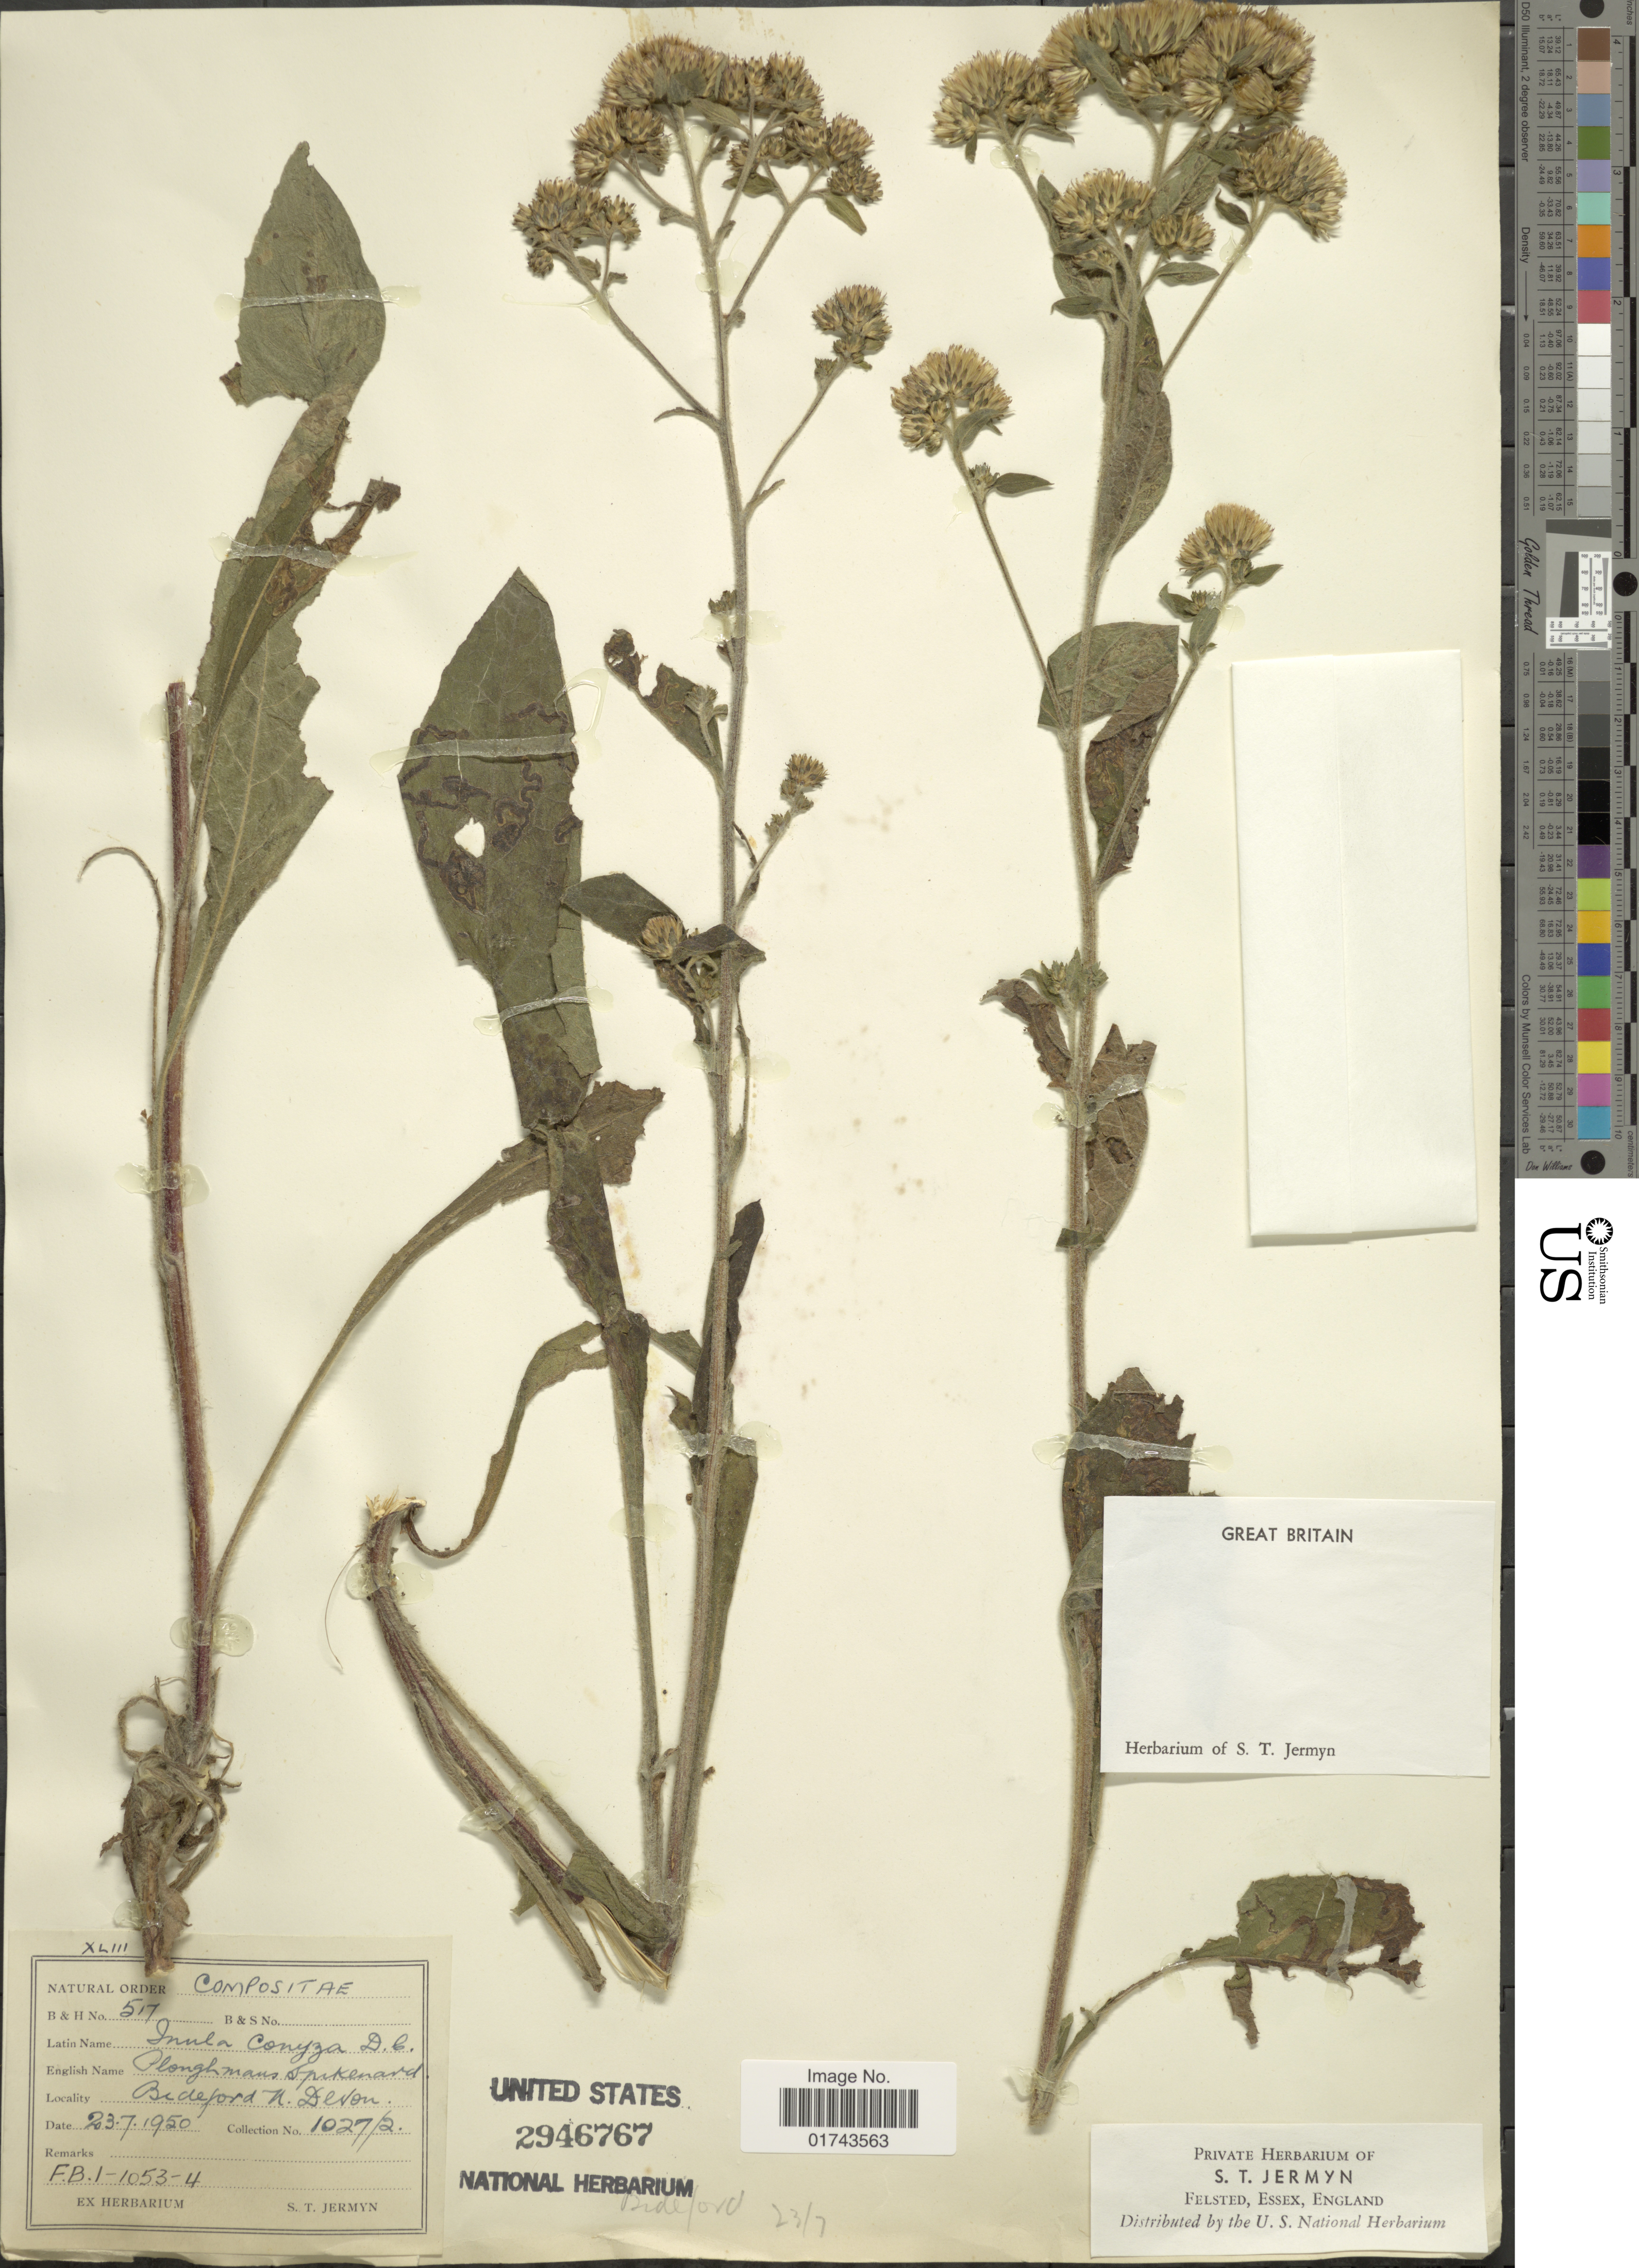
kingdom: Plantae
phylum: Tracheophyta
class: Magnoliopsida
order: Asterales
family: Asteraceae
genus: Inula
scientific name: Inula conyzae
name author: (Griess.) DC.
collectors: ex herb. S. T. Jermyn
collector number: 1027/2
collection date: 1950-07-23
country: United Kingdom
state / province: England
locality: Bideford N. Devon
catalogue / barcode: US 2946767